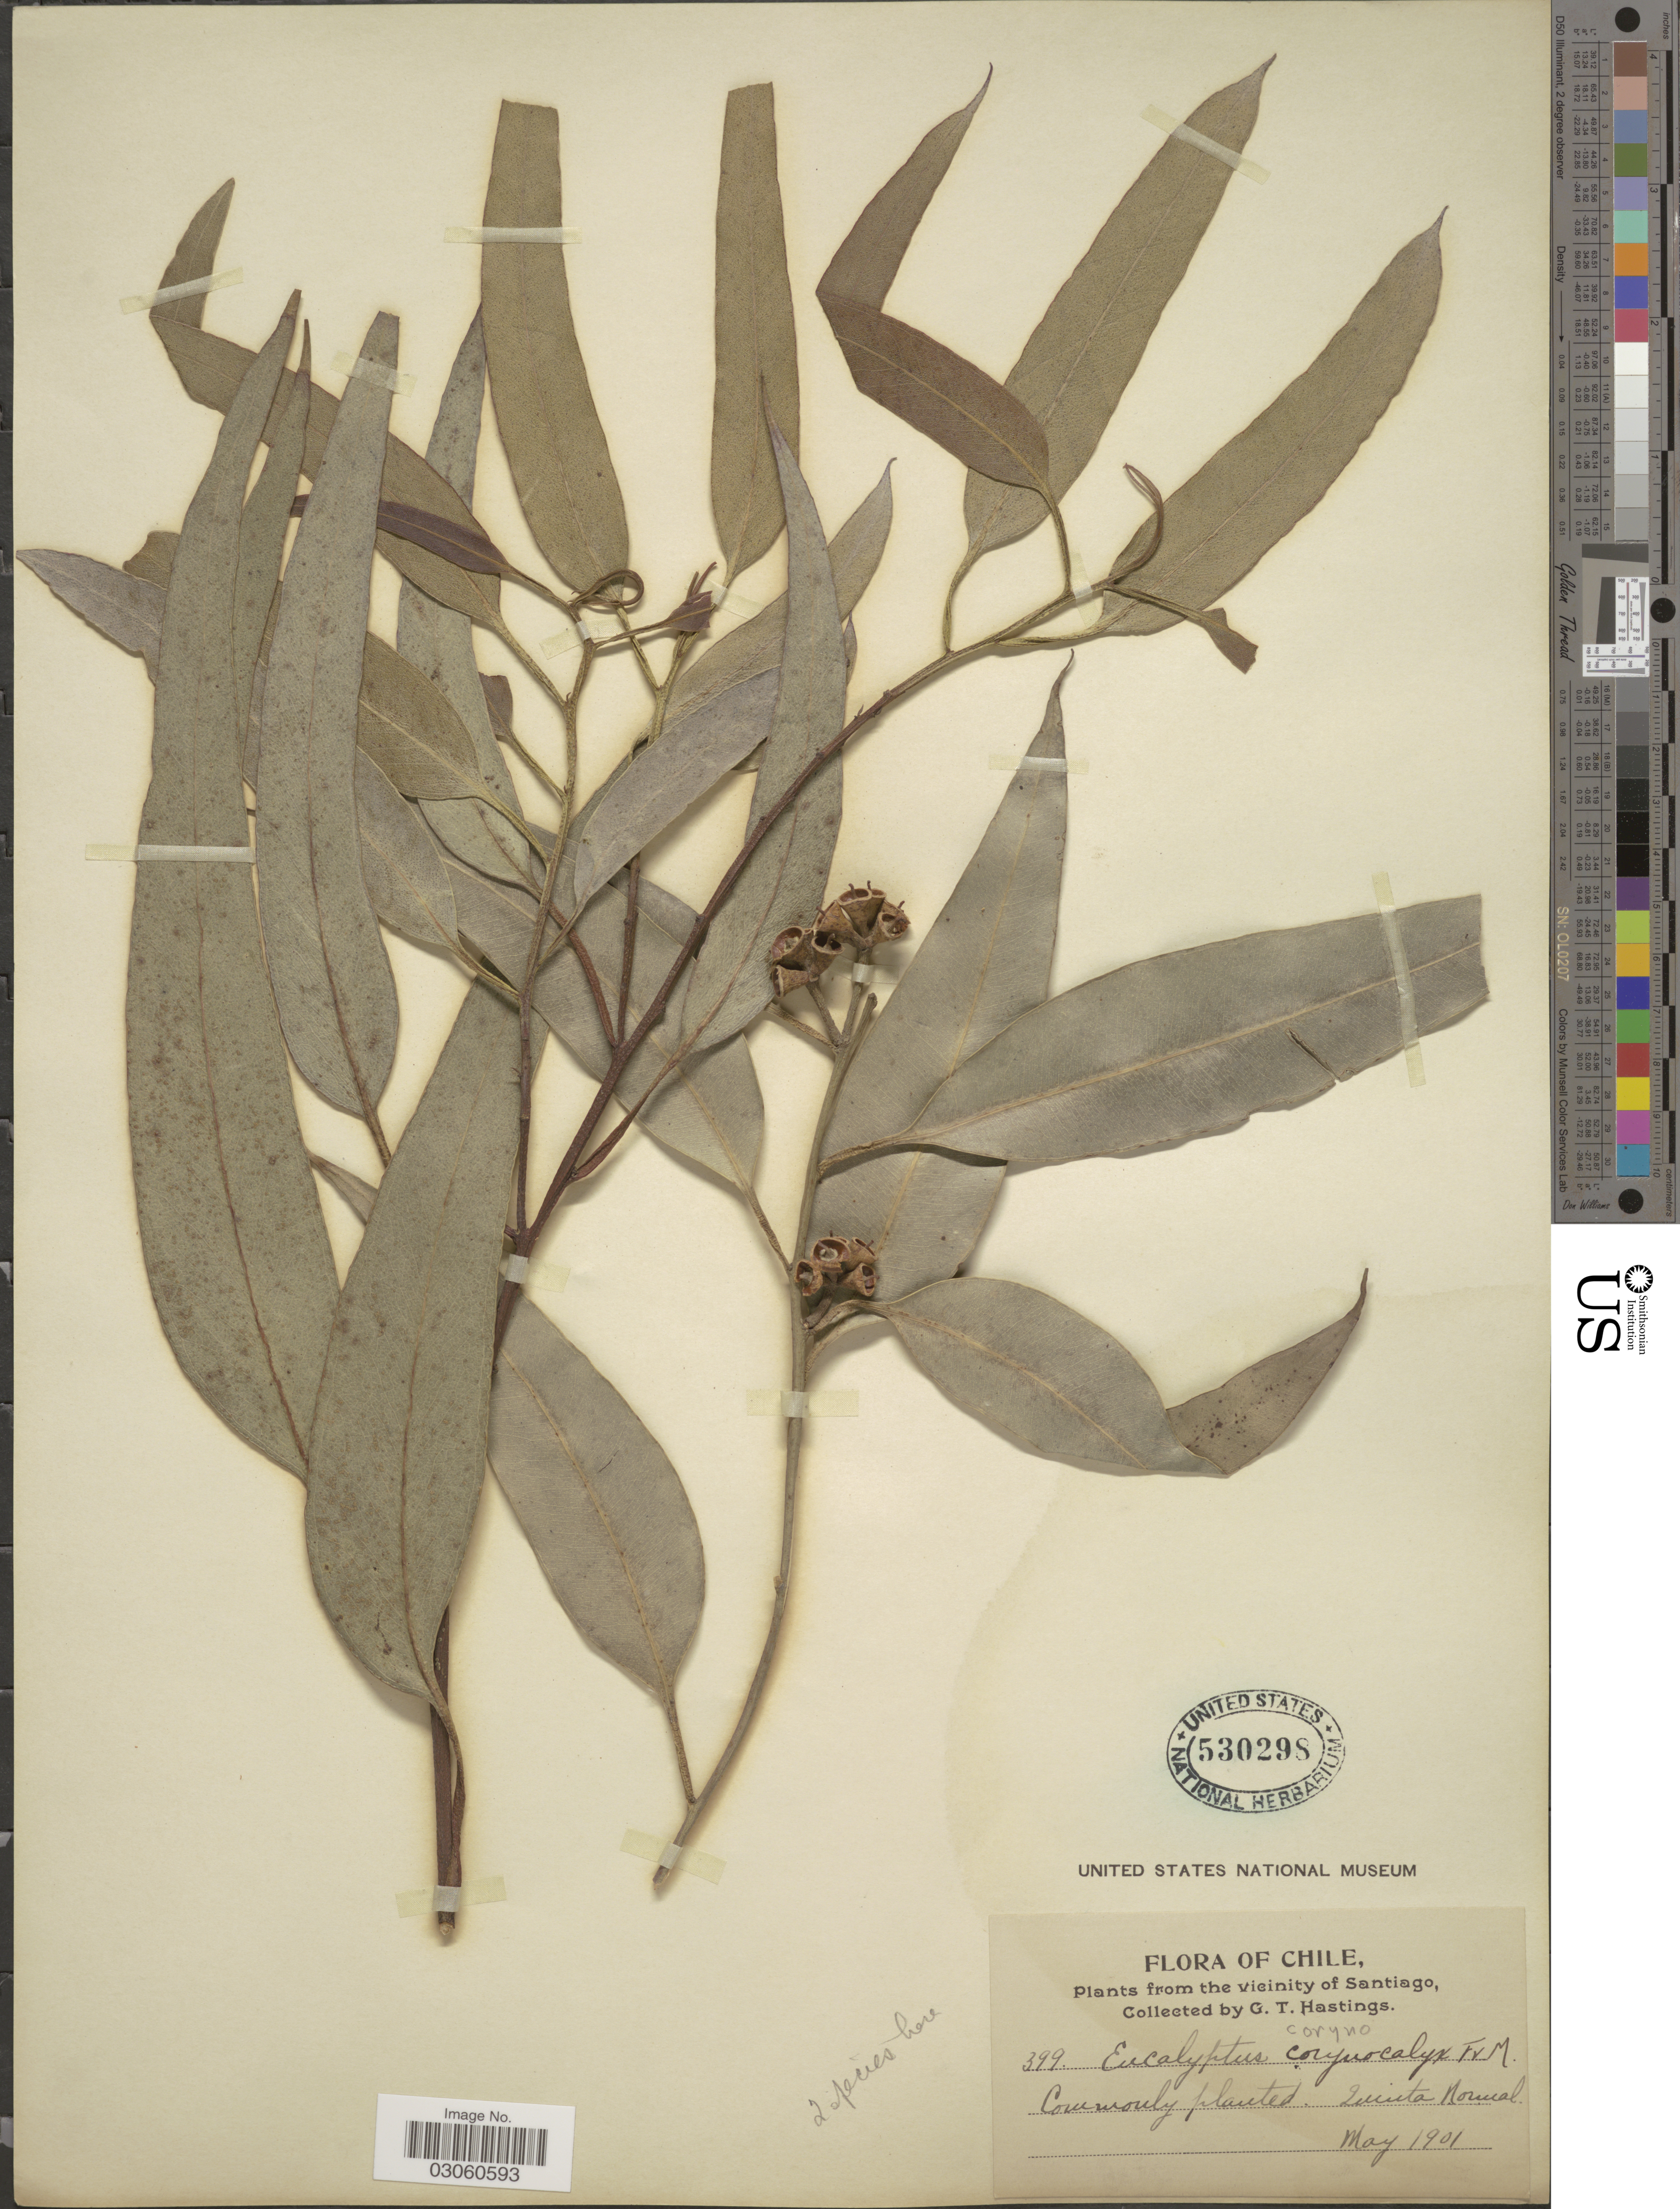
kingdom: Plantae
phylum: Tracheophyta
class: Magnoliopsida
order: Myrtales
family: Myrtaceae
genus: Eucalyptus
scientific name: Eucalyptus corynocalyx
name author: F. Muell.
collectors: G. Hastings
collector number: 399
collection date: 1901-05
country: Chile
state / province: Región Metropolitana (RM)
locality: Vicinity of Santiago.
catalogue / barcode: US 530298